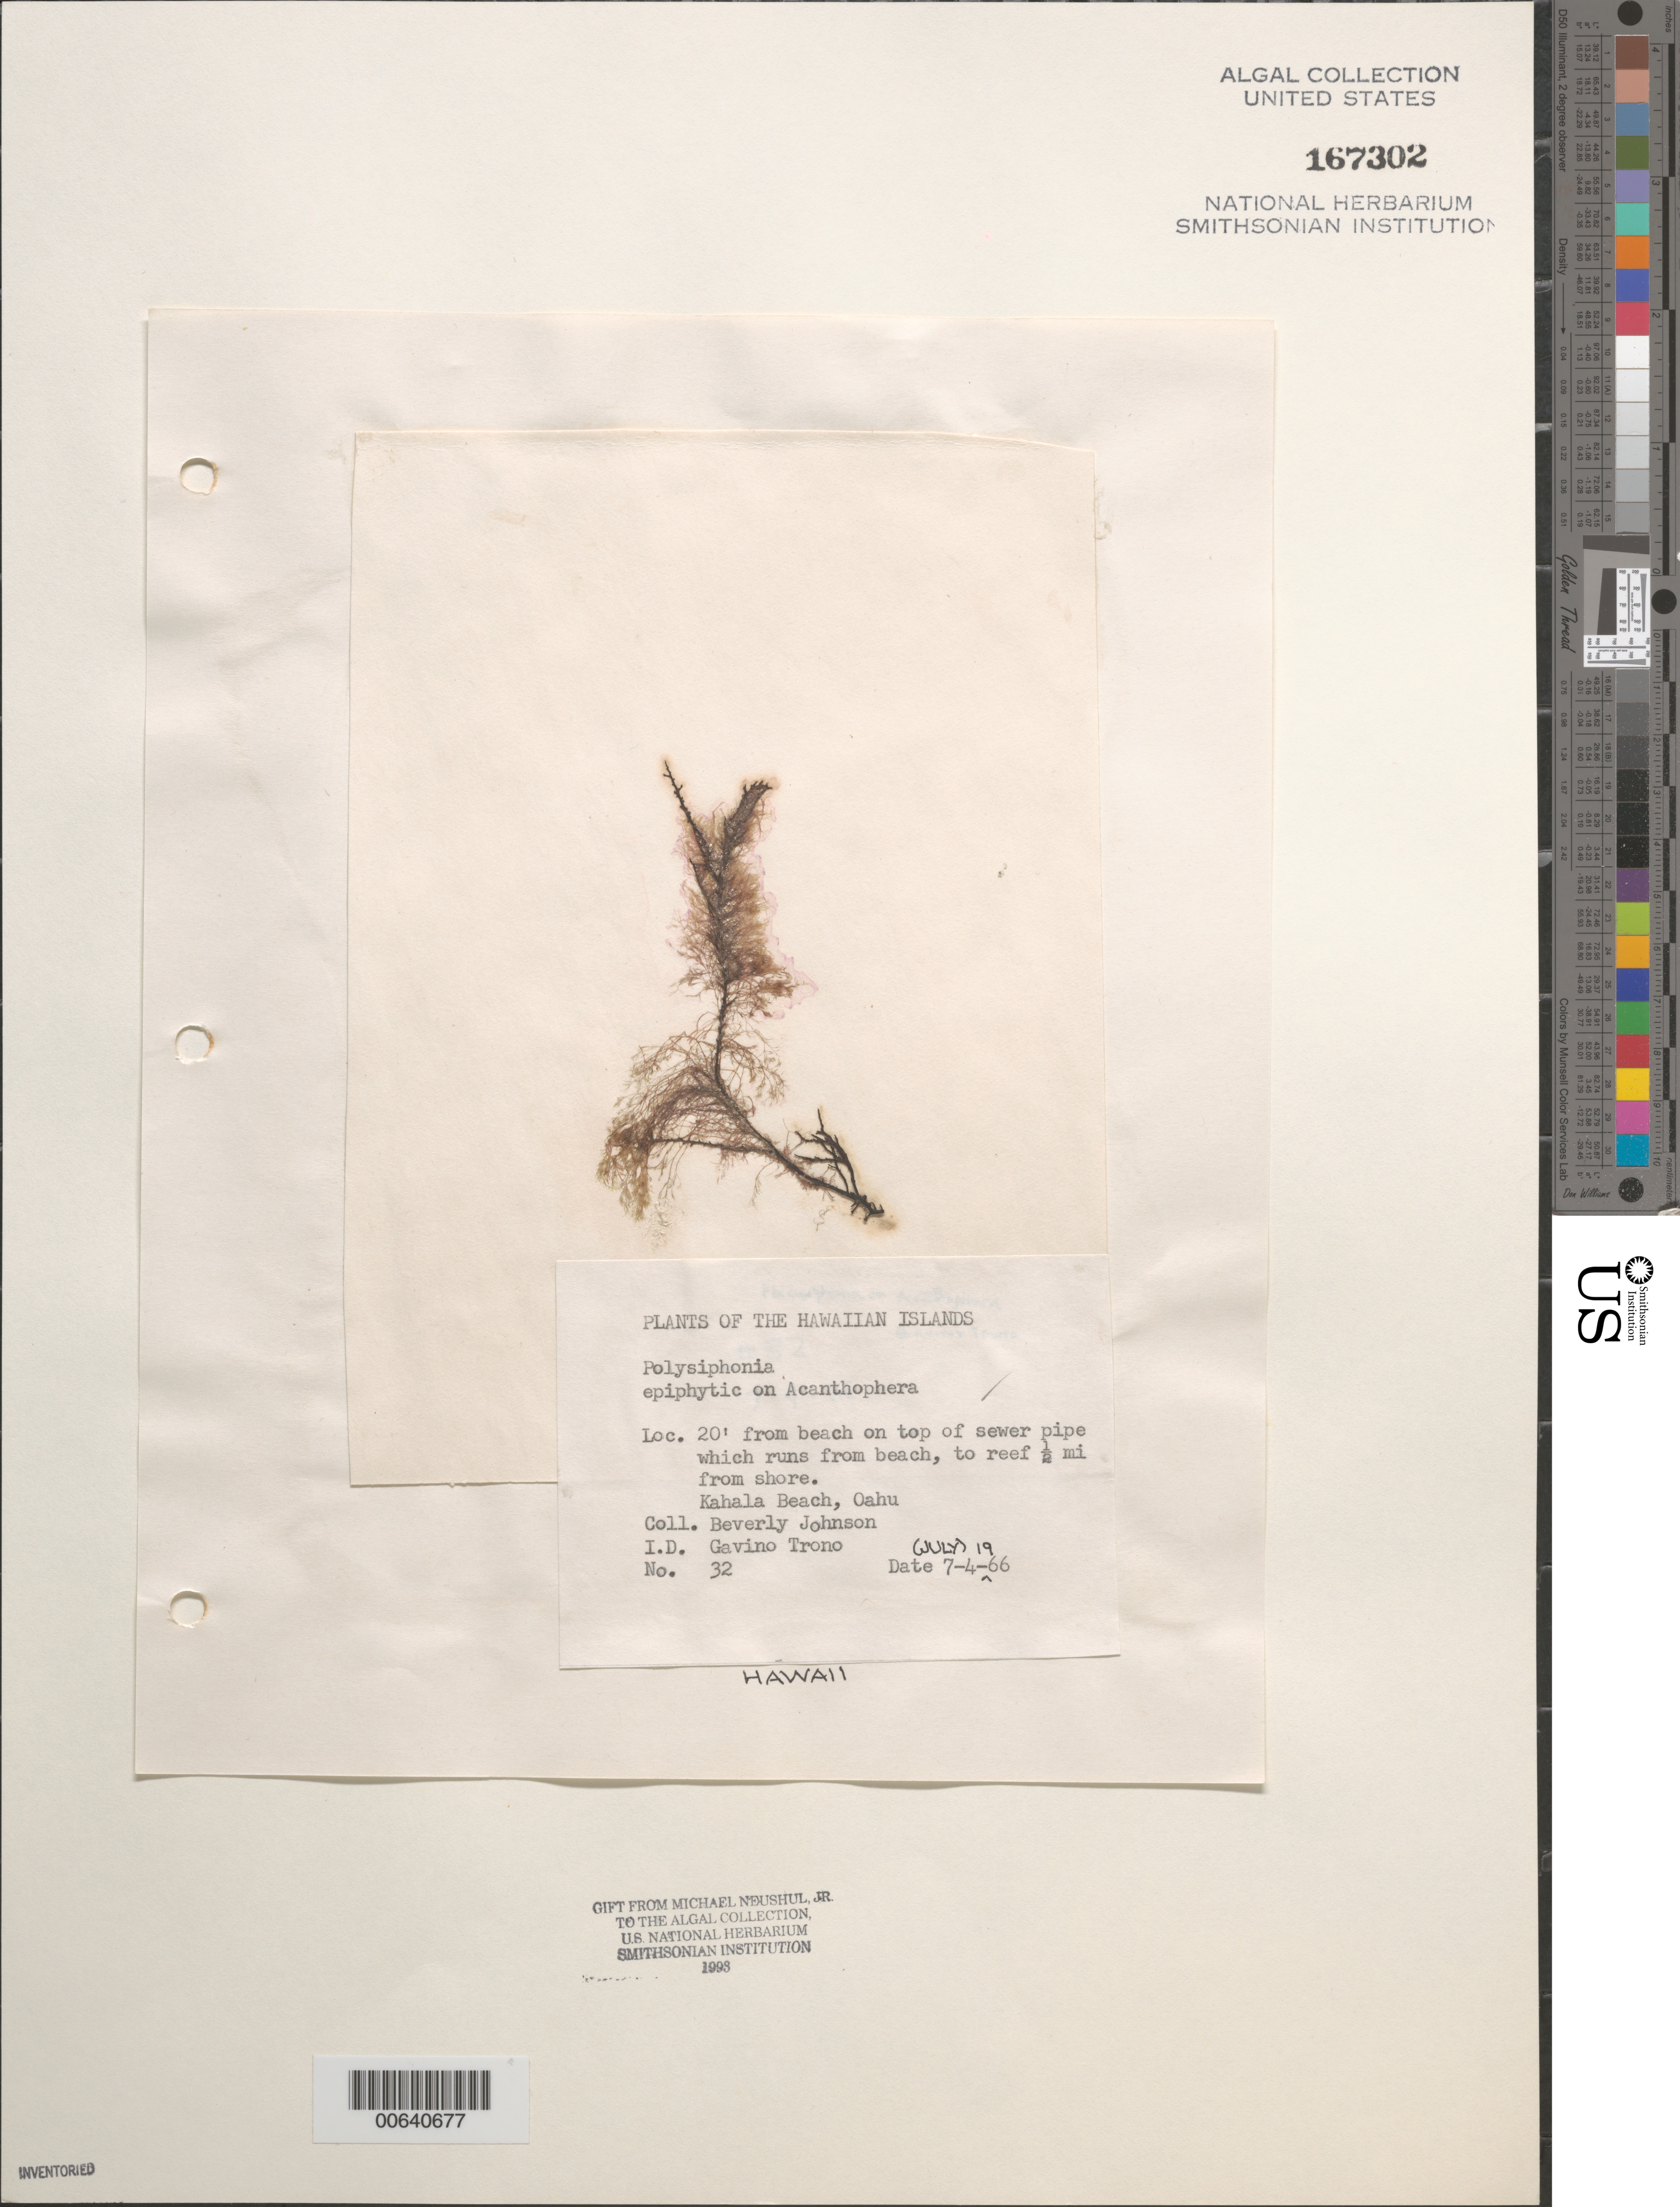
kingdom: Plantae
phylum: Rhodophyta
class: Florideophyceae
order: Ceramiales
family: Rhodomelaceae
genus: Polysiphonia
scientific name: Polysiphonia sp.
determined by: Trono, Gavino C., Jr.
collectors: B. Johnson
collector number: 32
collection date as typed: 04 Jul 1966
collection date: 1966-07-04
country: United States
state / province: Hawaii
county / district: Honolulu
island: Oahu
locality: Honolulu, Kahala Beach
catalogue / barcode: US 167302